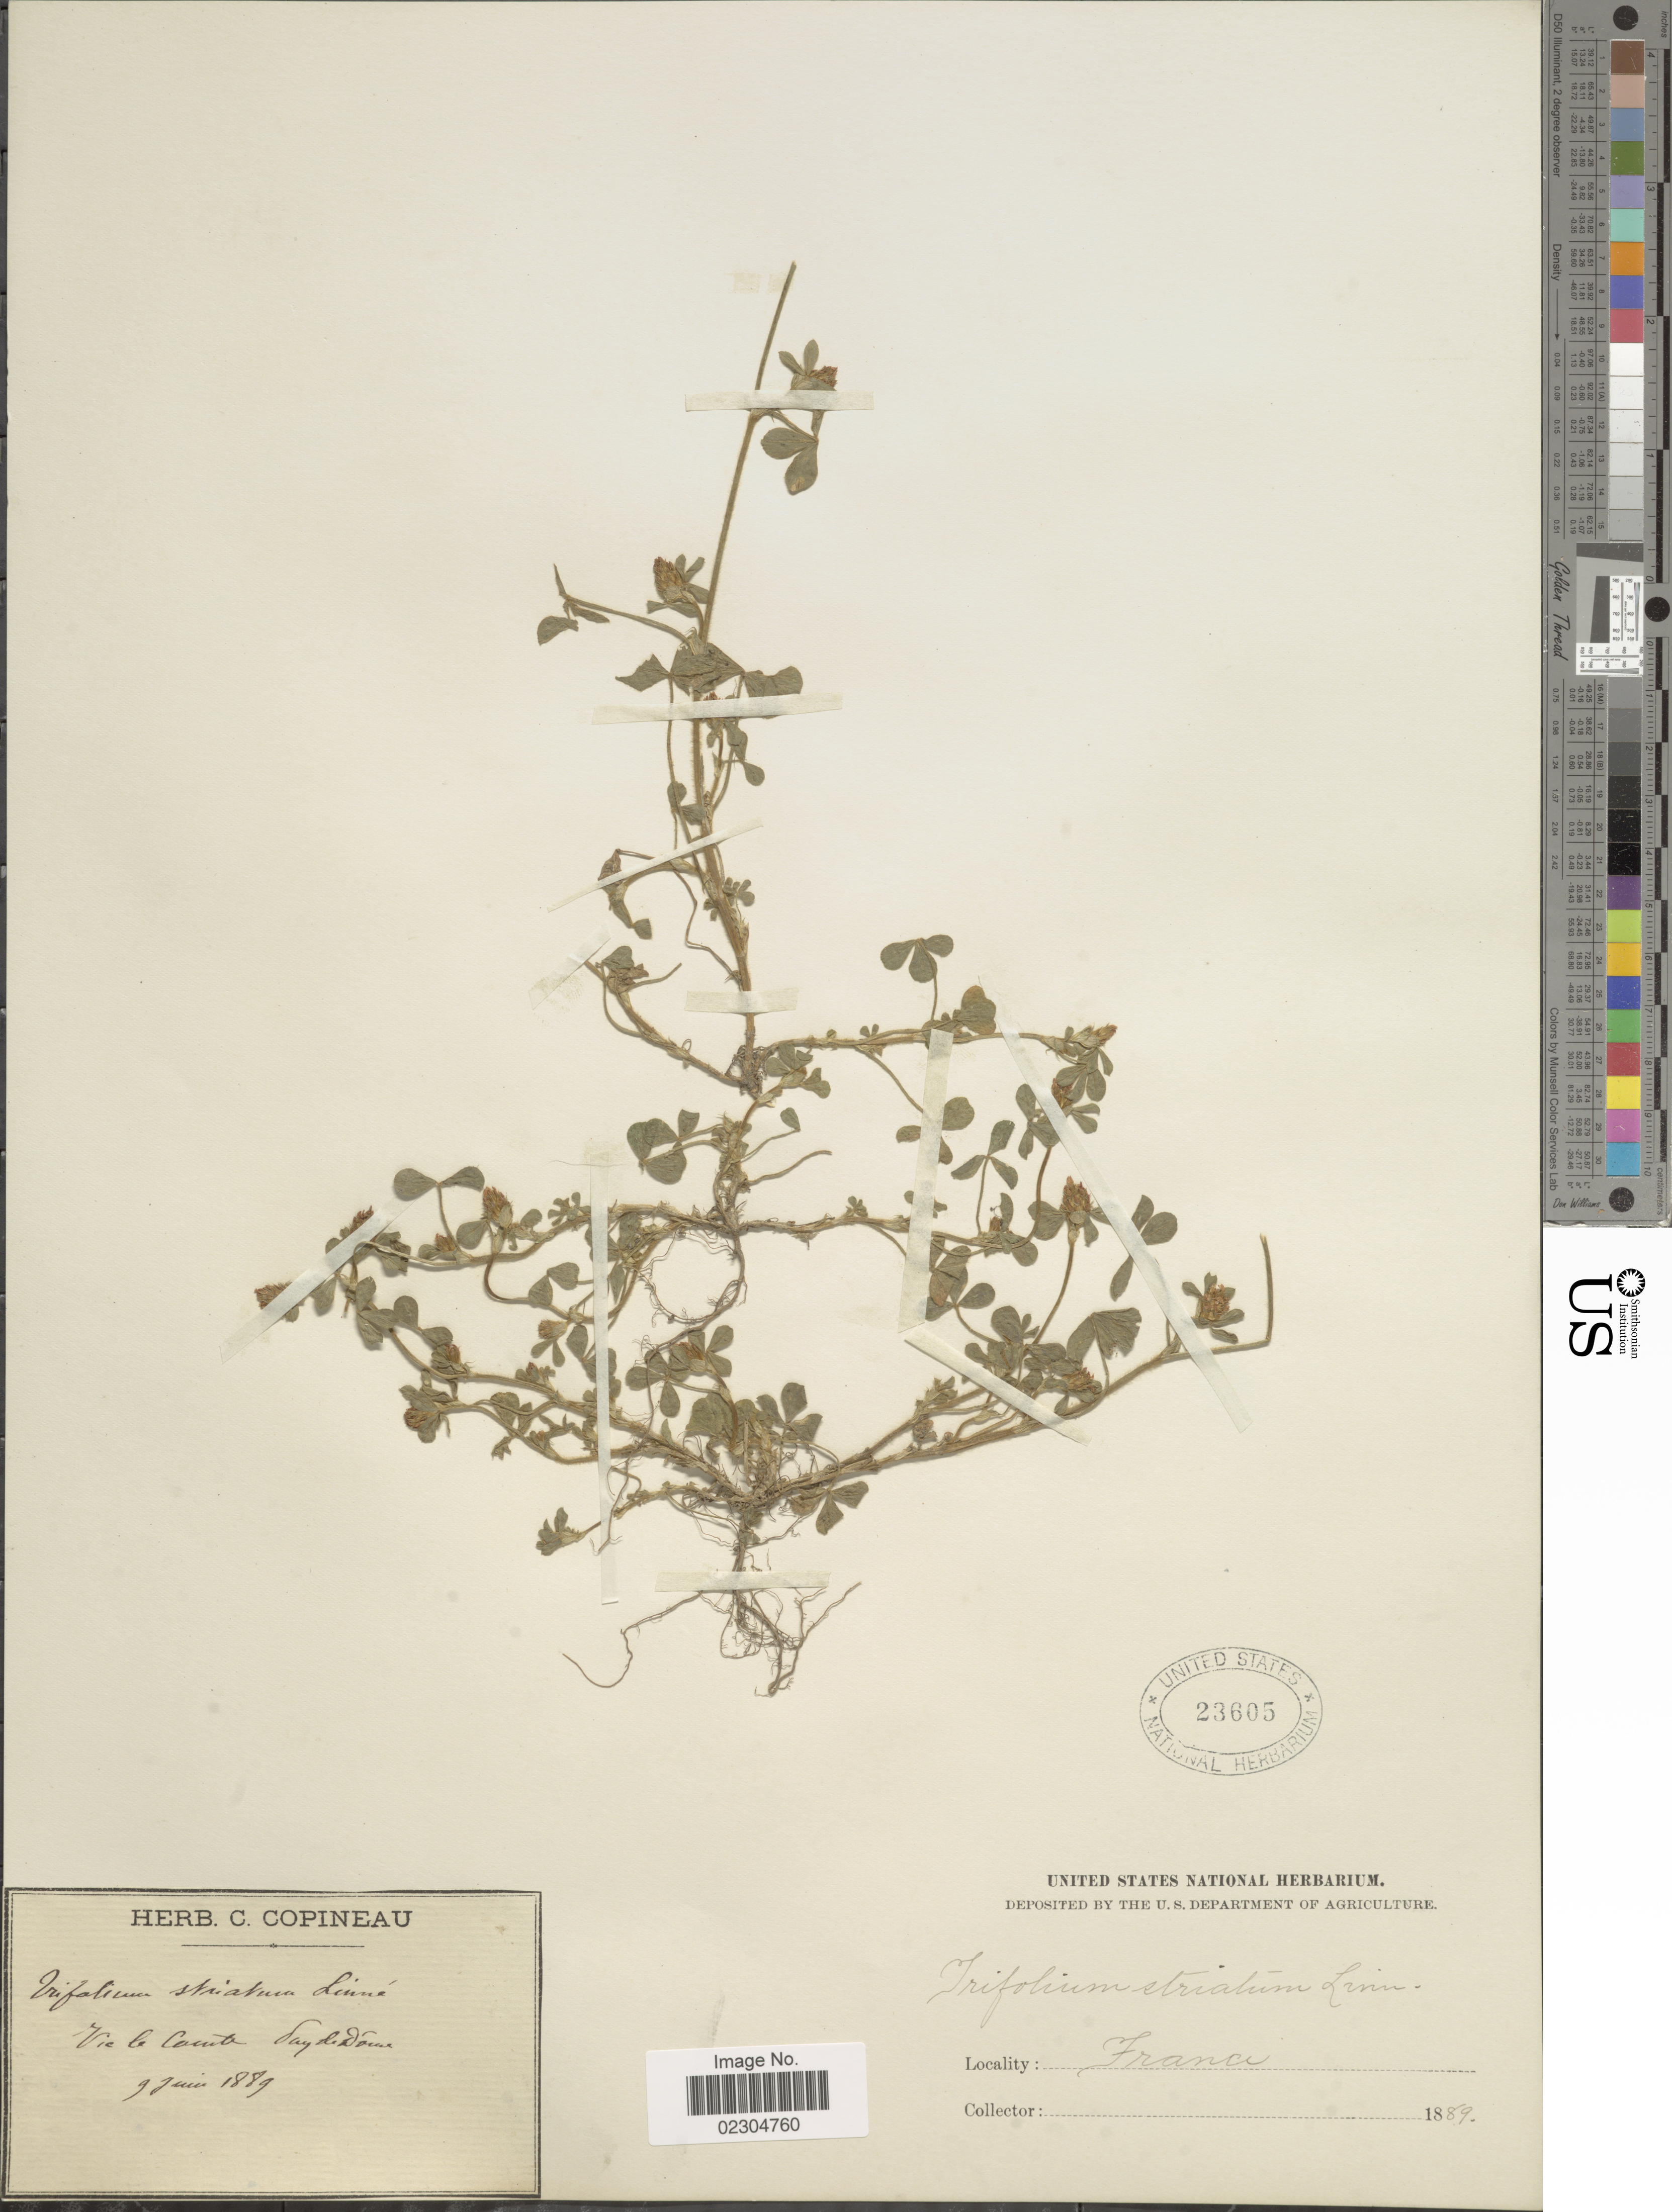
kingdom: Plantae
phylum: Tracheophyta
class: Magnoliopsida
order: Fabales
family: Fabaceae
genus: Trifolium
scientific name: Trifolium striatum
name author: L.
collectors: ex herb. C. Copineau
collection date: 1889-06-09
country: France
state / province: Auvergne-Rhône-Alpes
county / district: Puy-de-Dôme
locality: Vic le Comte, Puy de Dôme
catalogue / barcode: US 23605